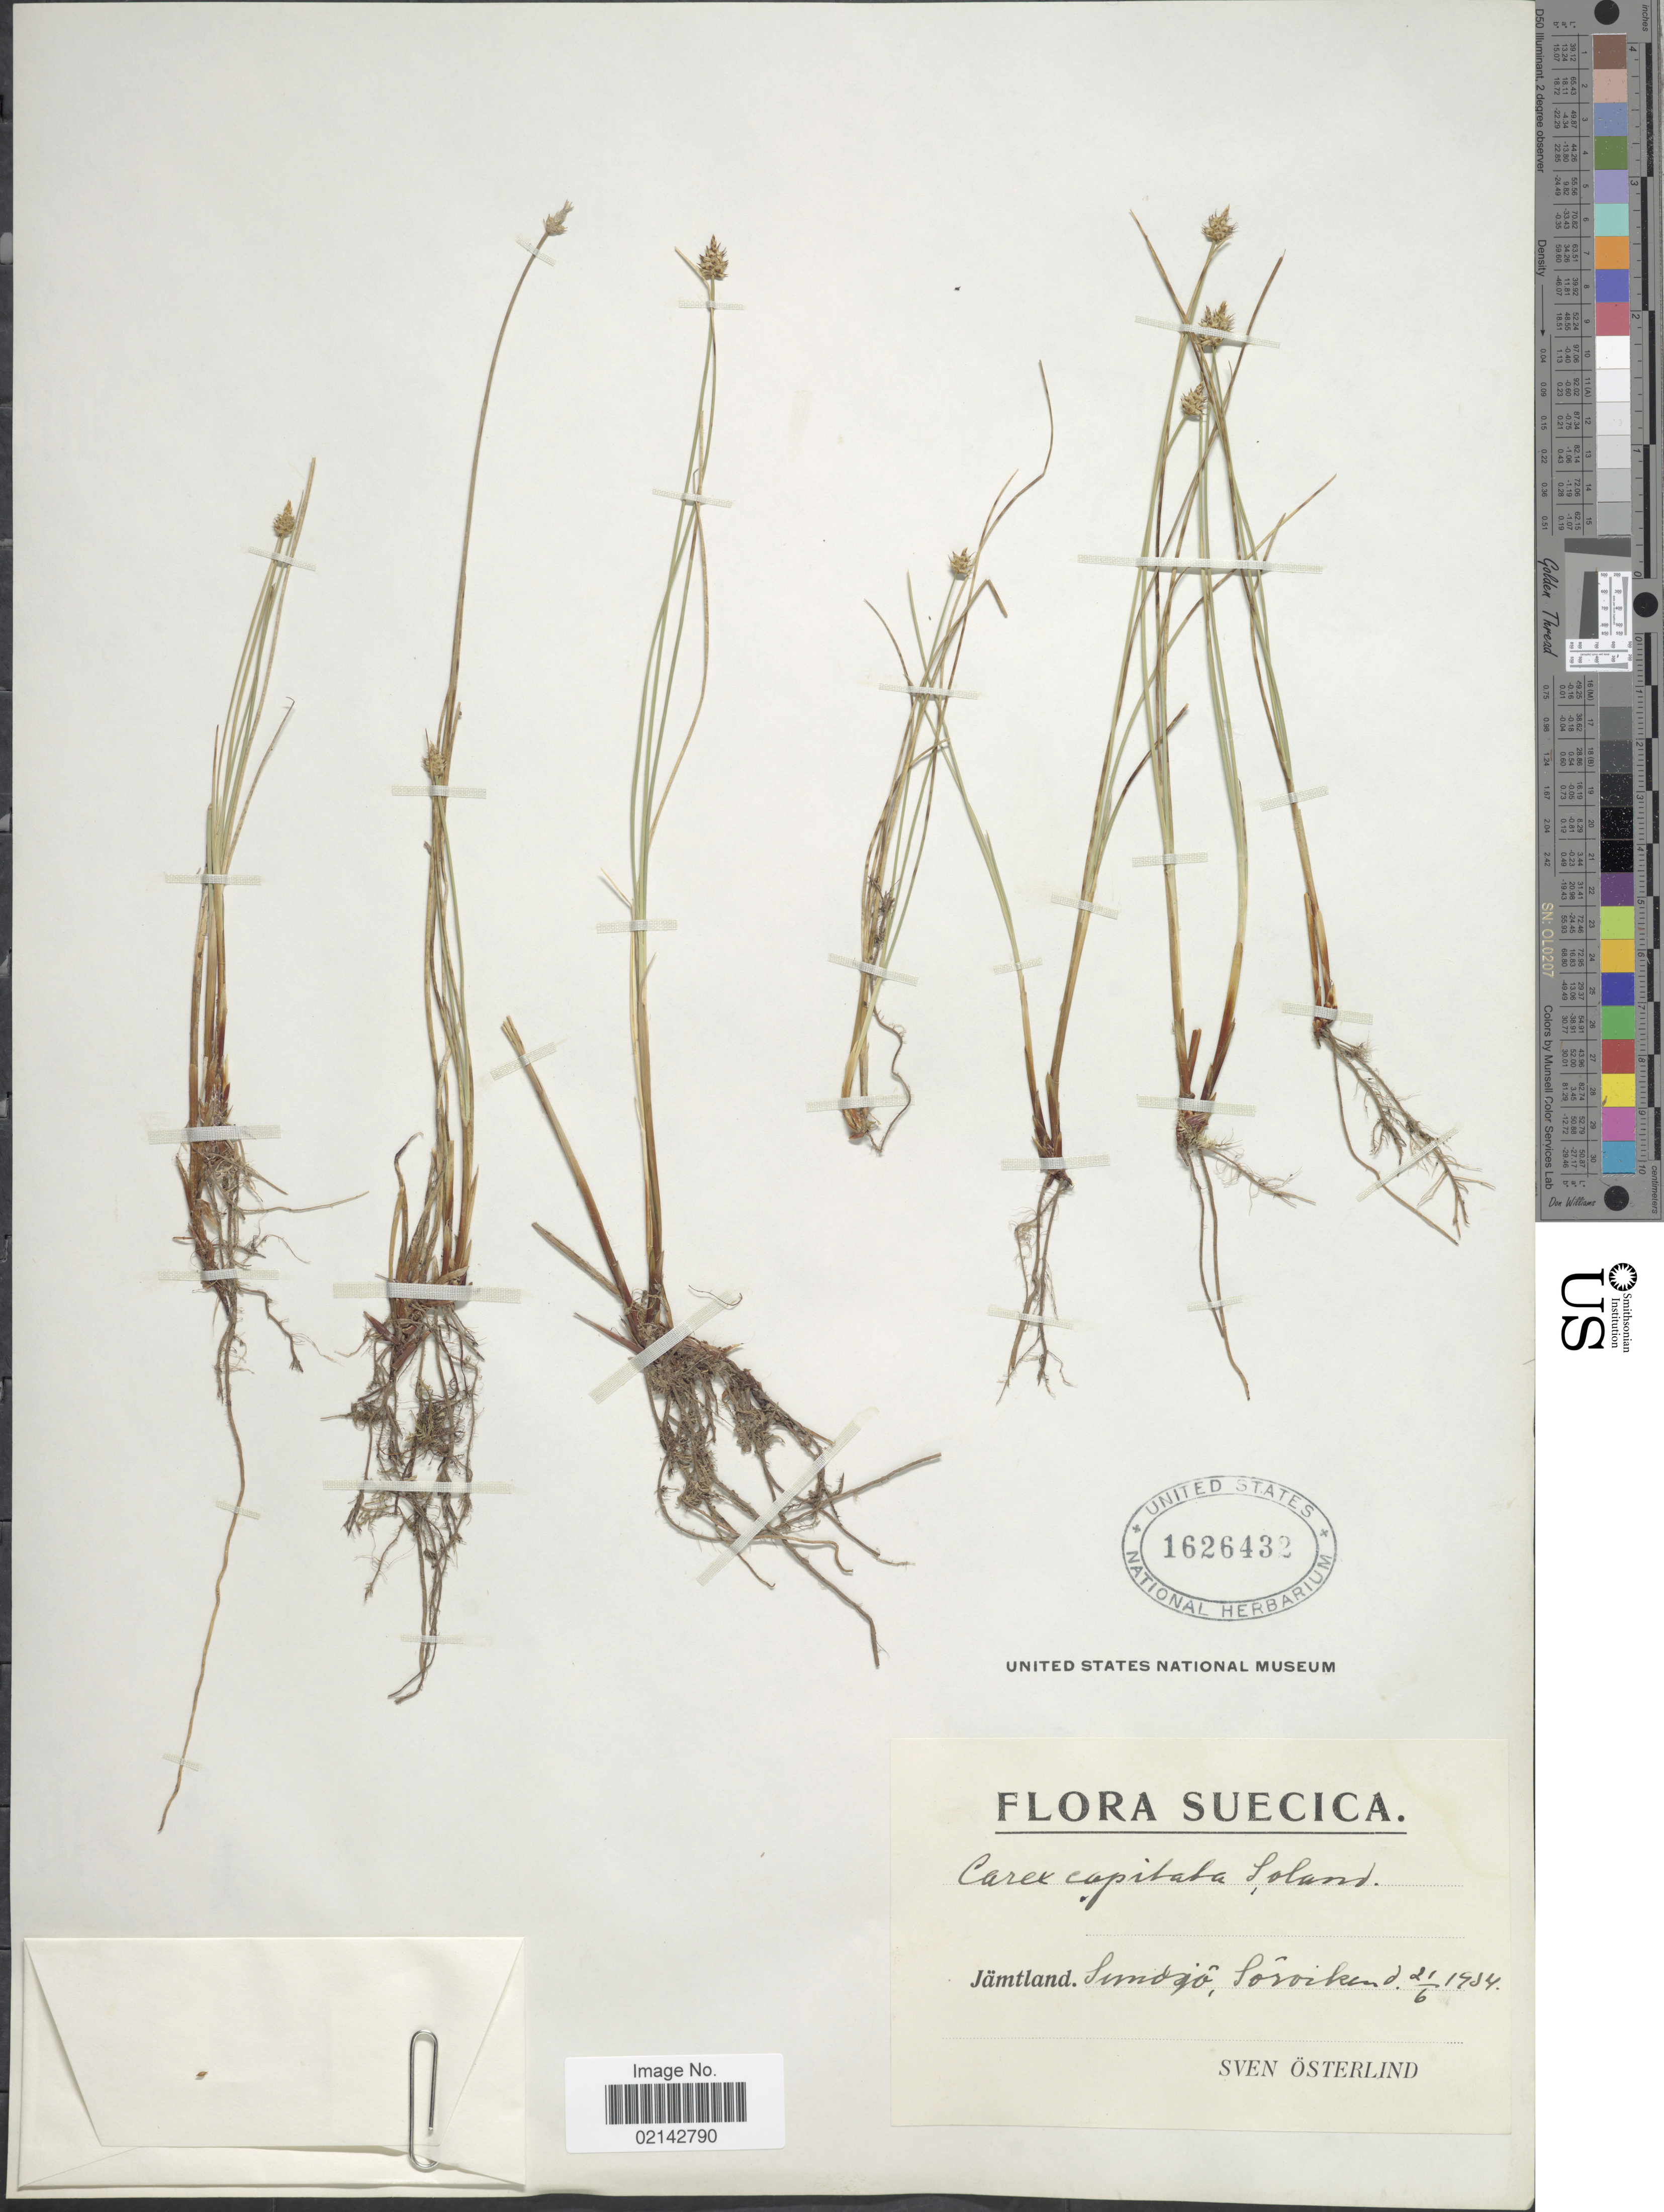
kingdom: Plantae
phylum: Tracheophyta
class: Liliopsida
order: Poales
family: Cyperaceae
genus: Carex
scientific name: Carex capitata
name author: L.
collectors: S. Osterlind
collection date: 1934-06-21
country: Sweden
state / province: Jämtland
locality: Suecica, Sandsjö, Sörviken.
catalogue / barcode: US 1626432